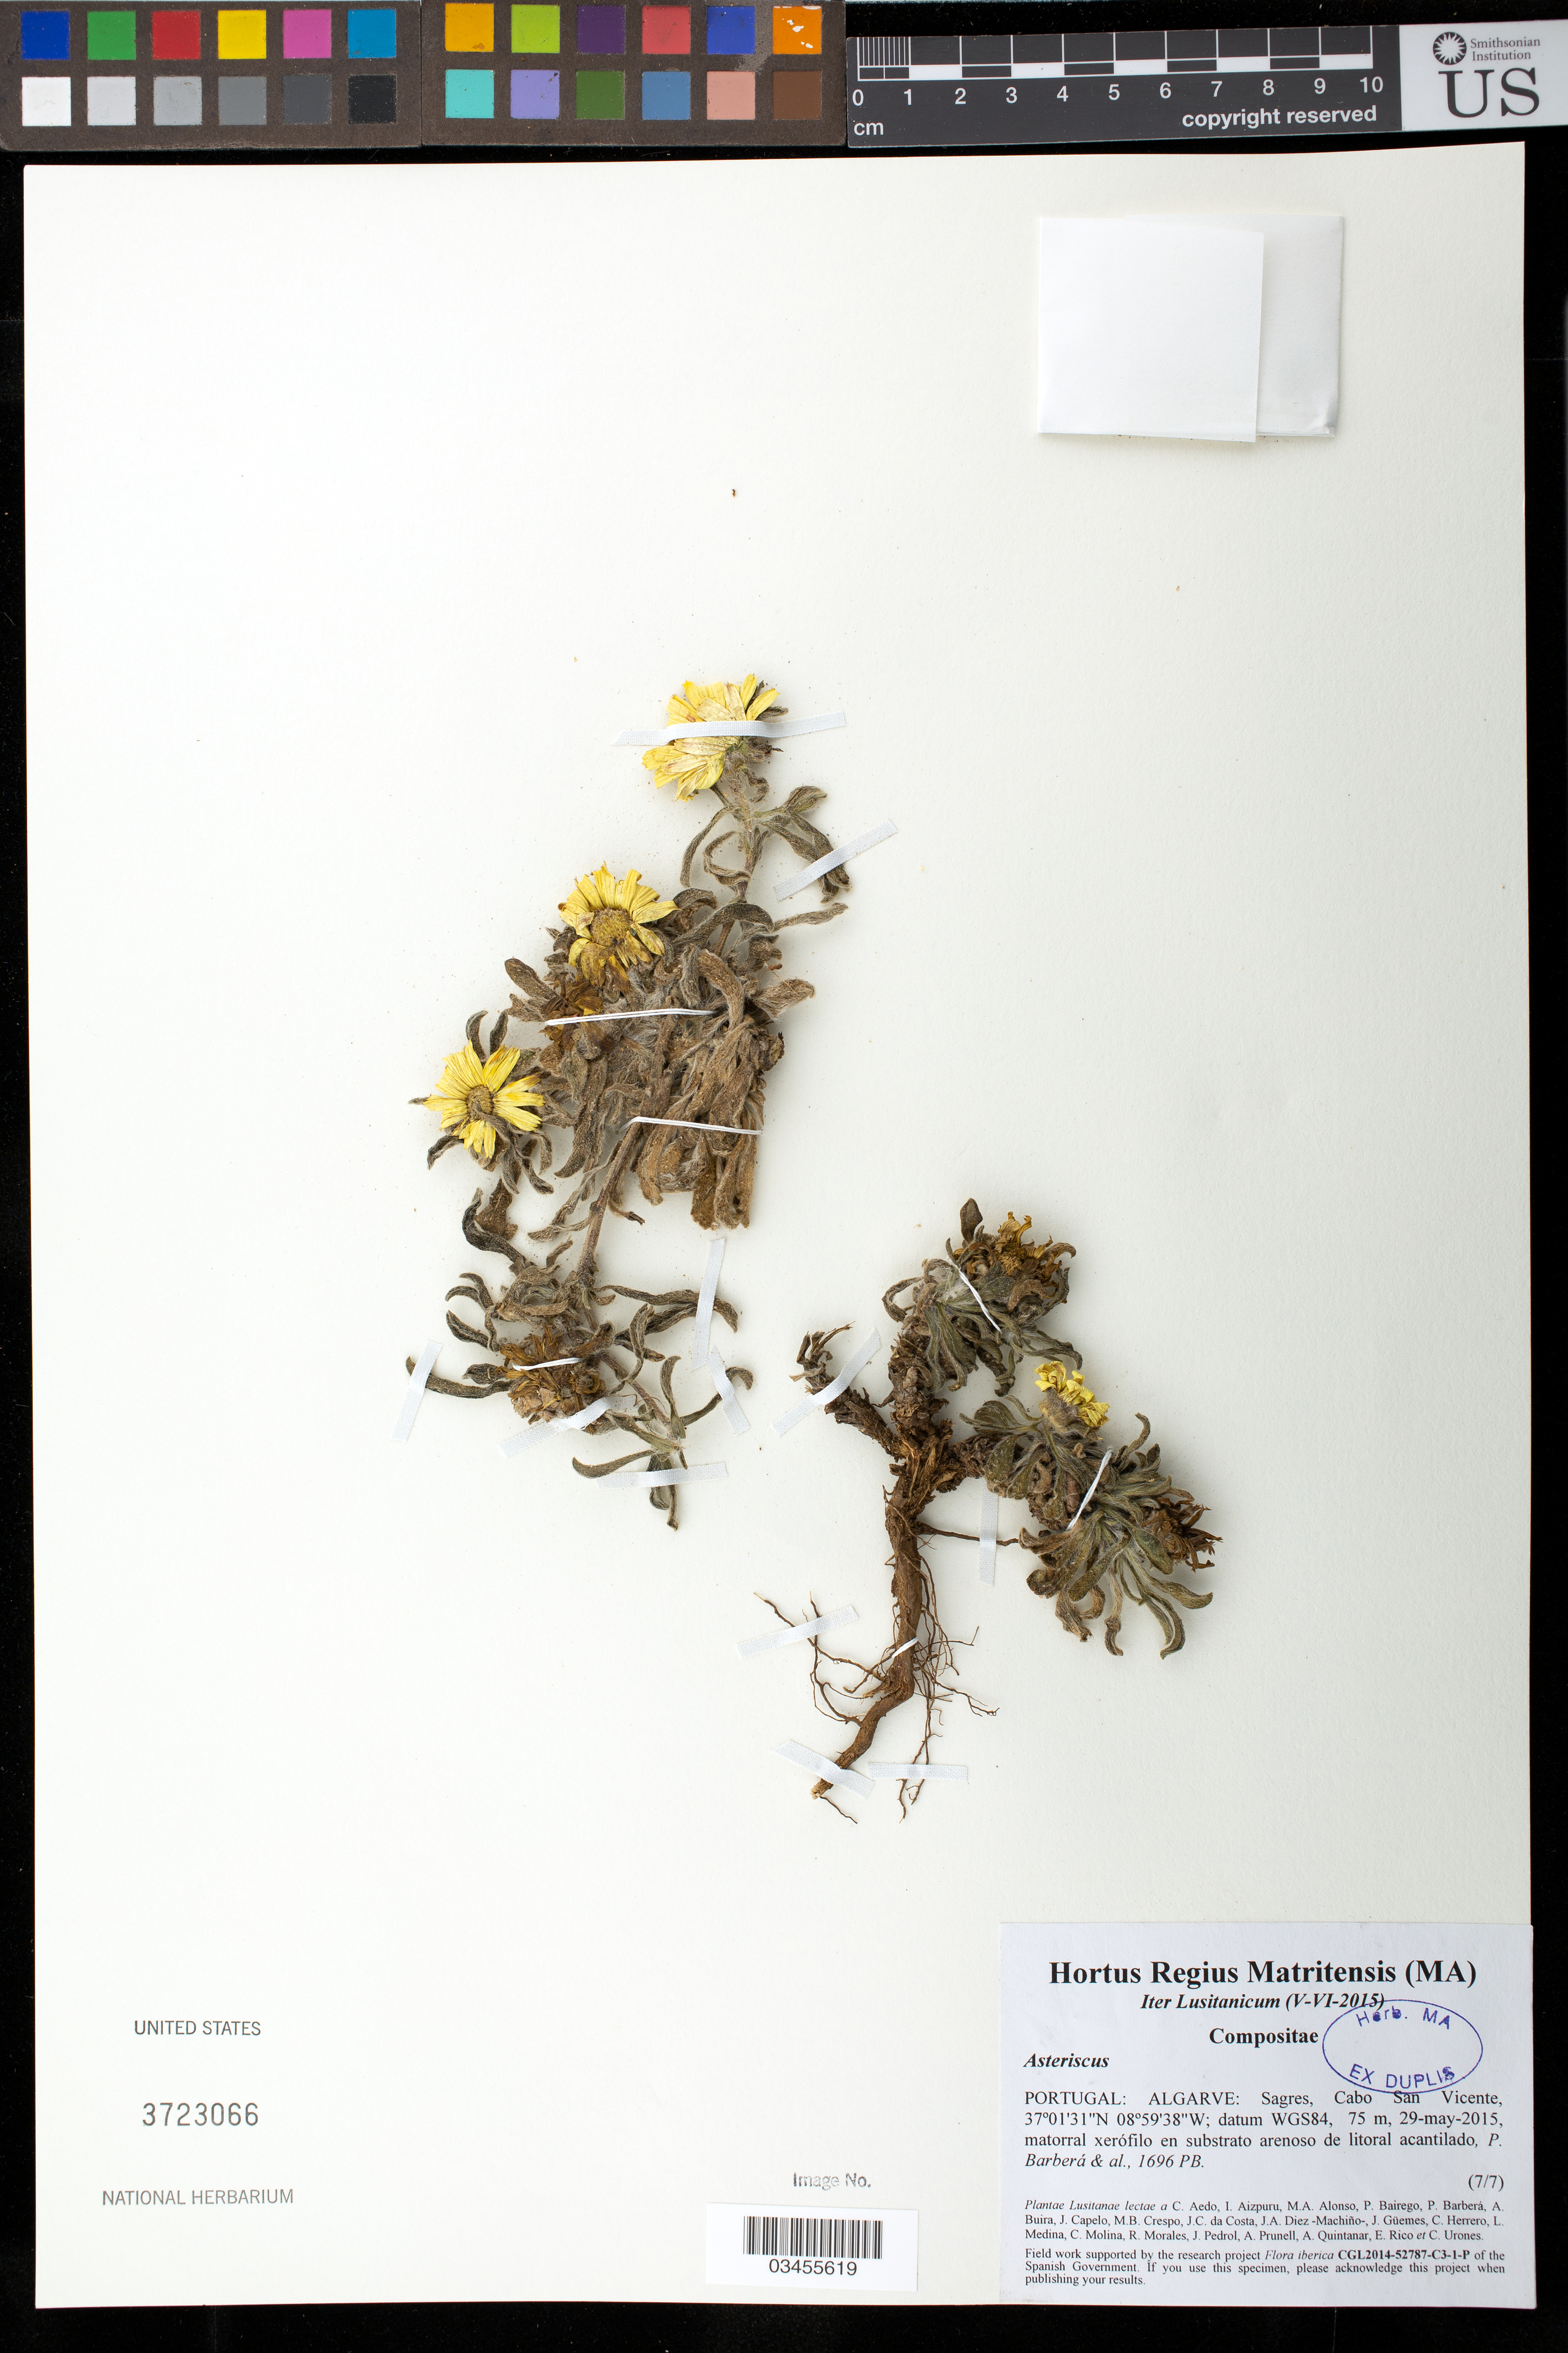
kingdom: Plantae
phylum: Tracheophyta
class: Magnoliopsida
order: Asterales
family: Asteraceae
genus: Asteriscus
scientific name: Asteriscus sp.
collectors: P. Barberá & et al.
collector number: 1696PB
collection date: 2015-05-29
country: Portugal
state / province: Faro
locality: Sagres, Cabo San Vicente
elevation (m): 75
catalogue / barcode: US 3723066